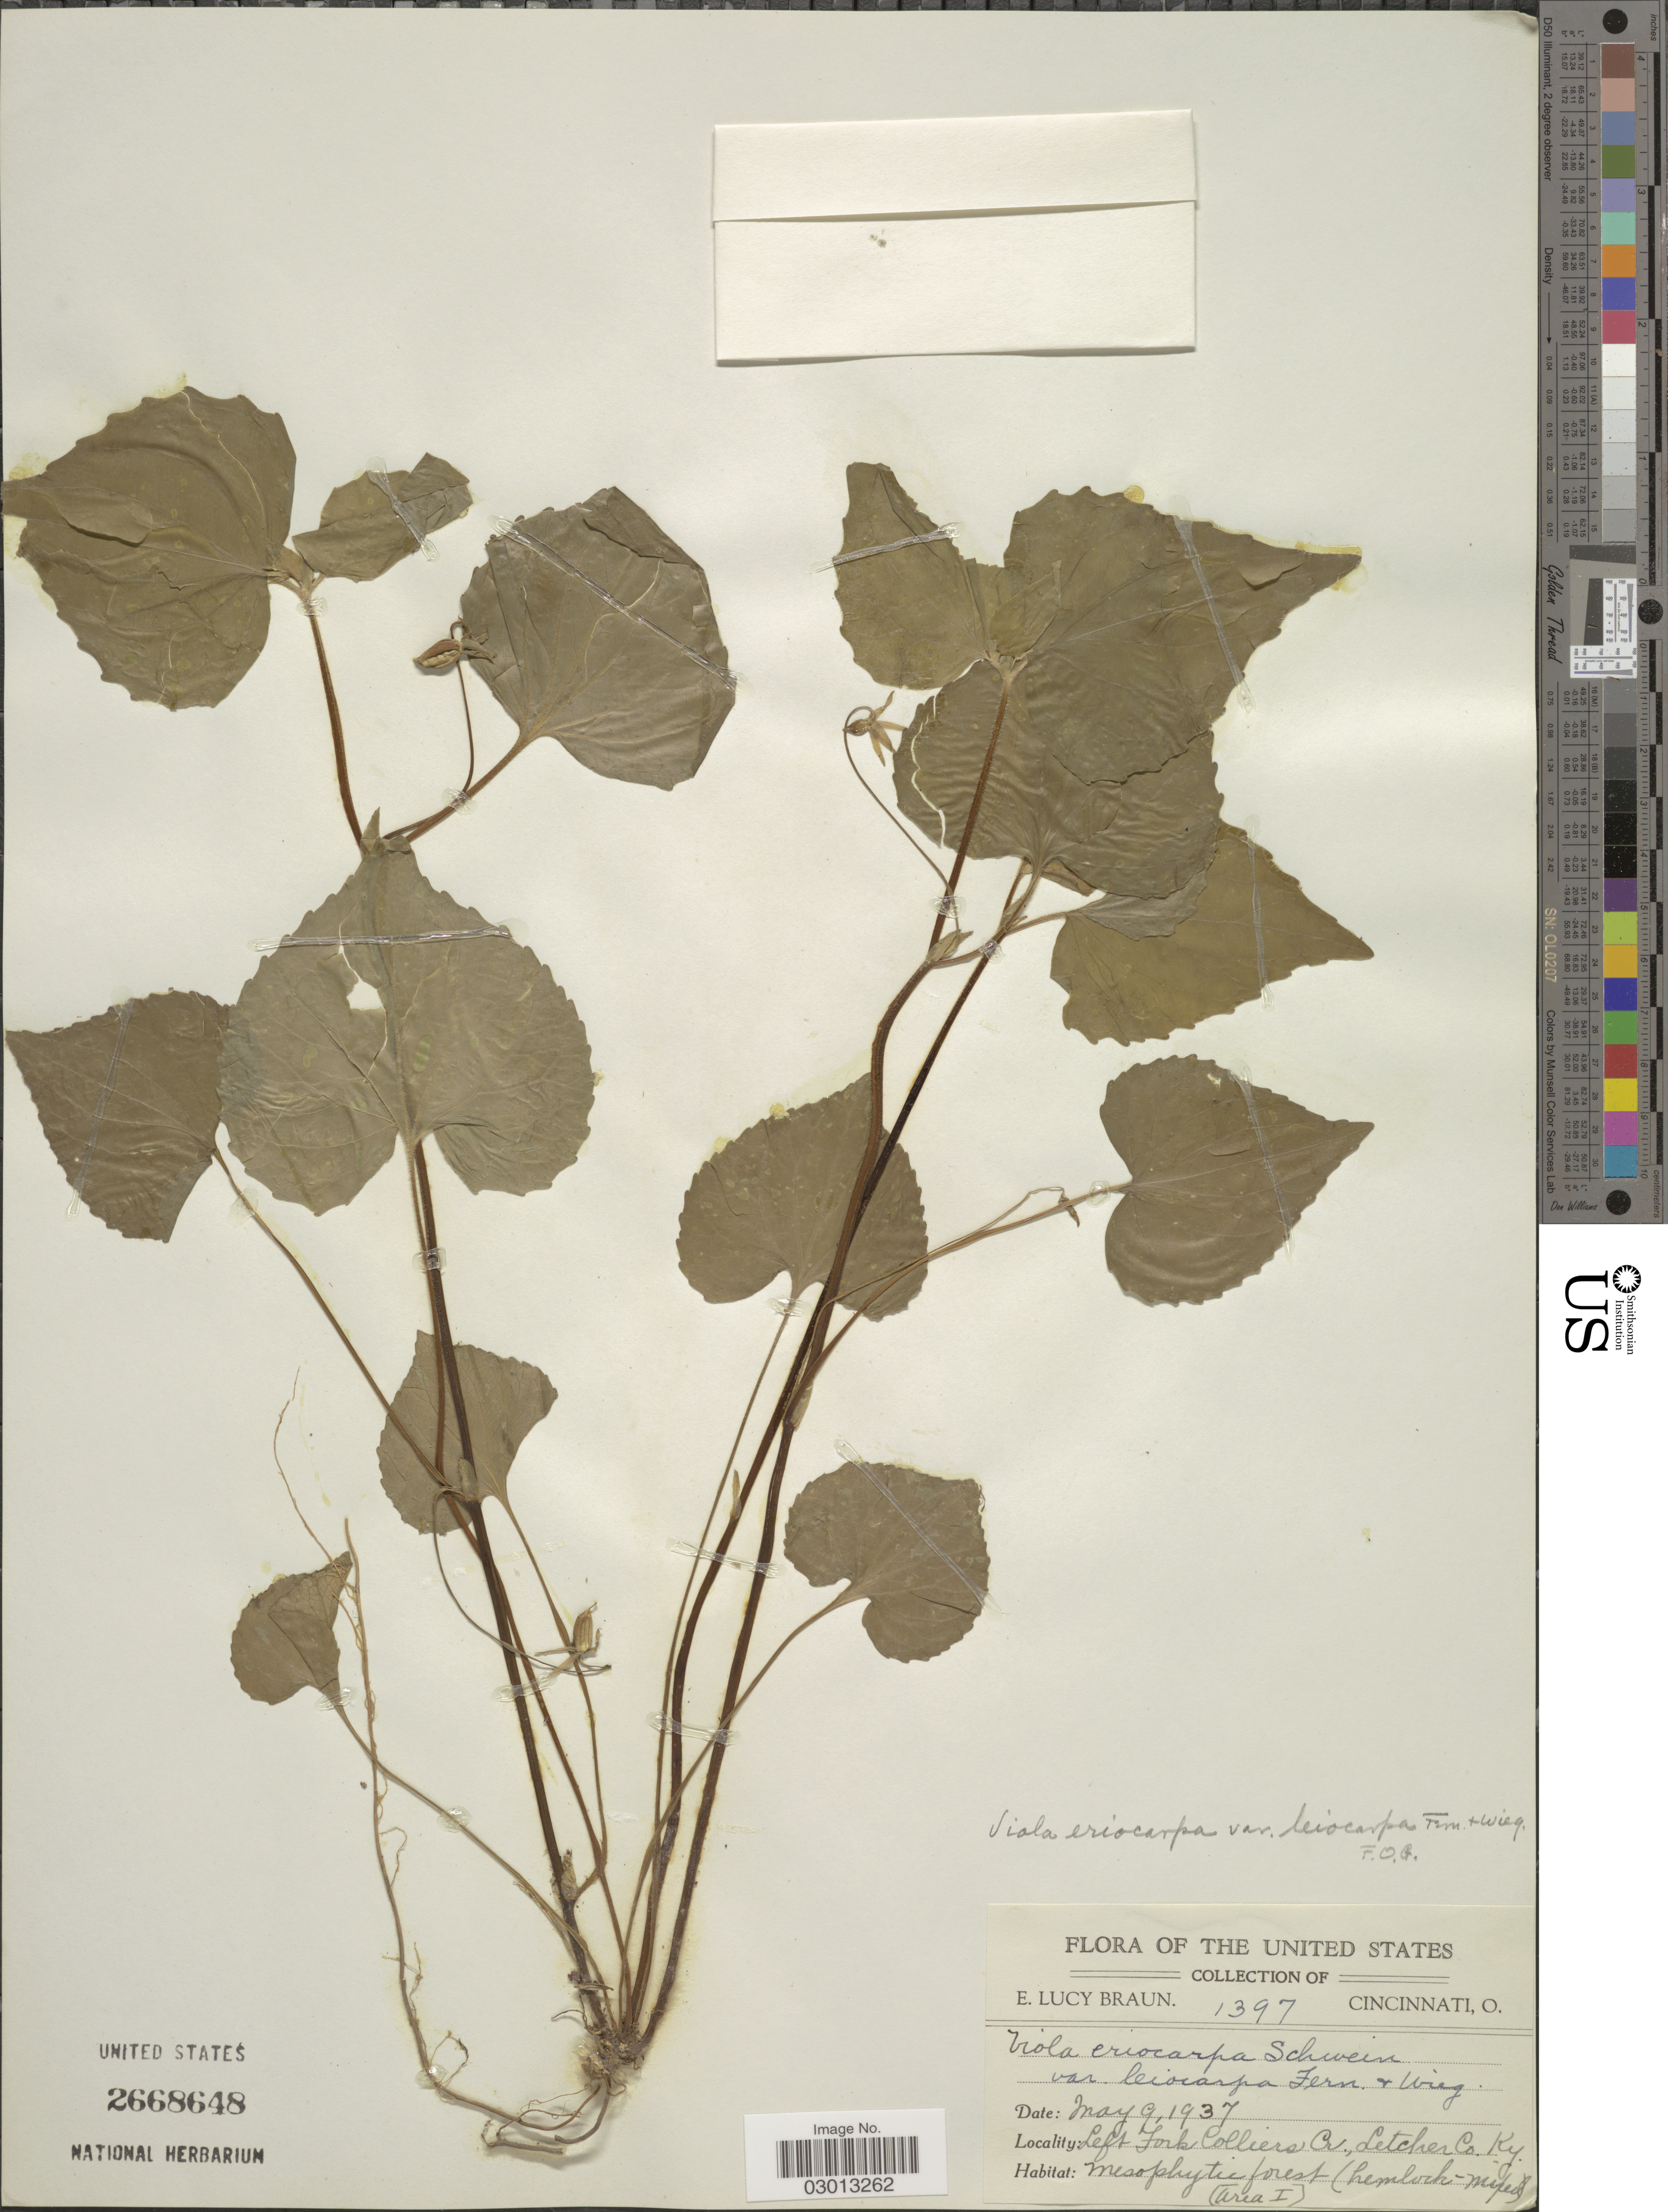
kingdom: Plantae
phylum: Tracheophyta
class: Magnoliopsida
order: Malpighiales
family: Violaceae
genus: Viola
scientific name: Viola pensylvanica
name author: Michx.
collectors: E. L. Braun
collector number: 1397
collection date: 1937-05-09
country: United States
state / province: Kentucky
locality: Left Fork Colliers Cr., Letcher Co.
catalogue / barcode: US 2668648